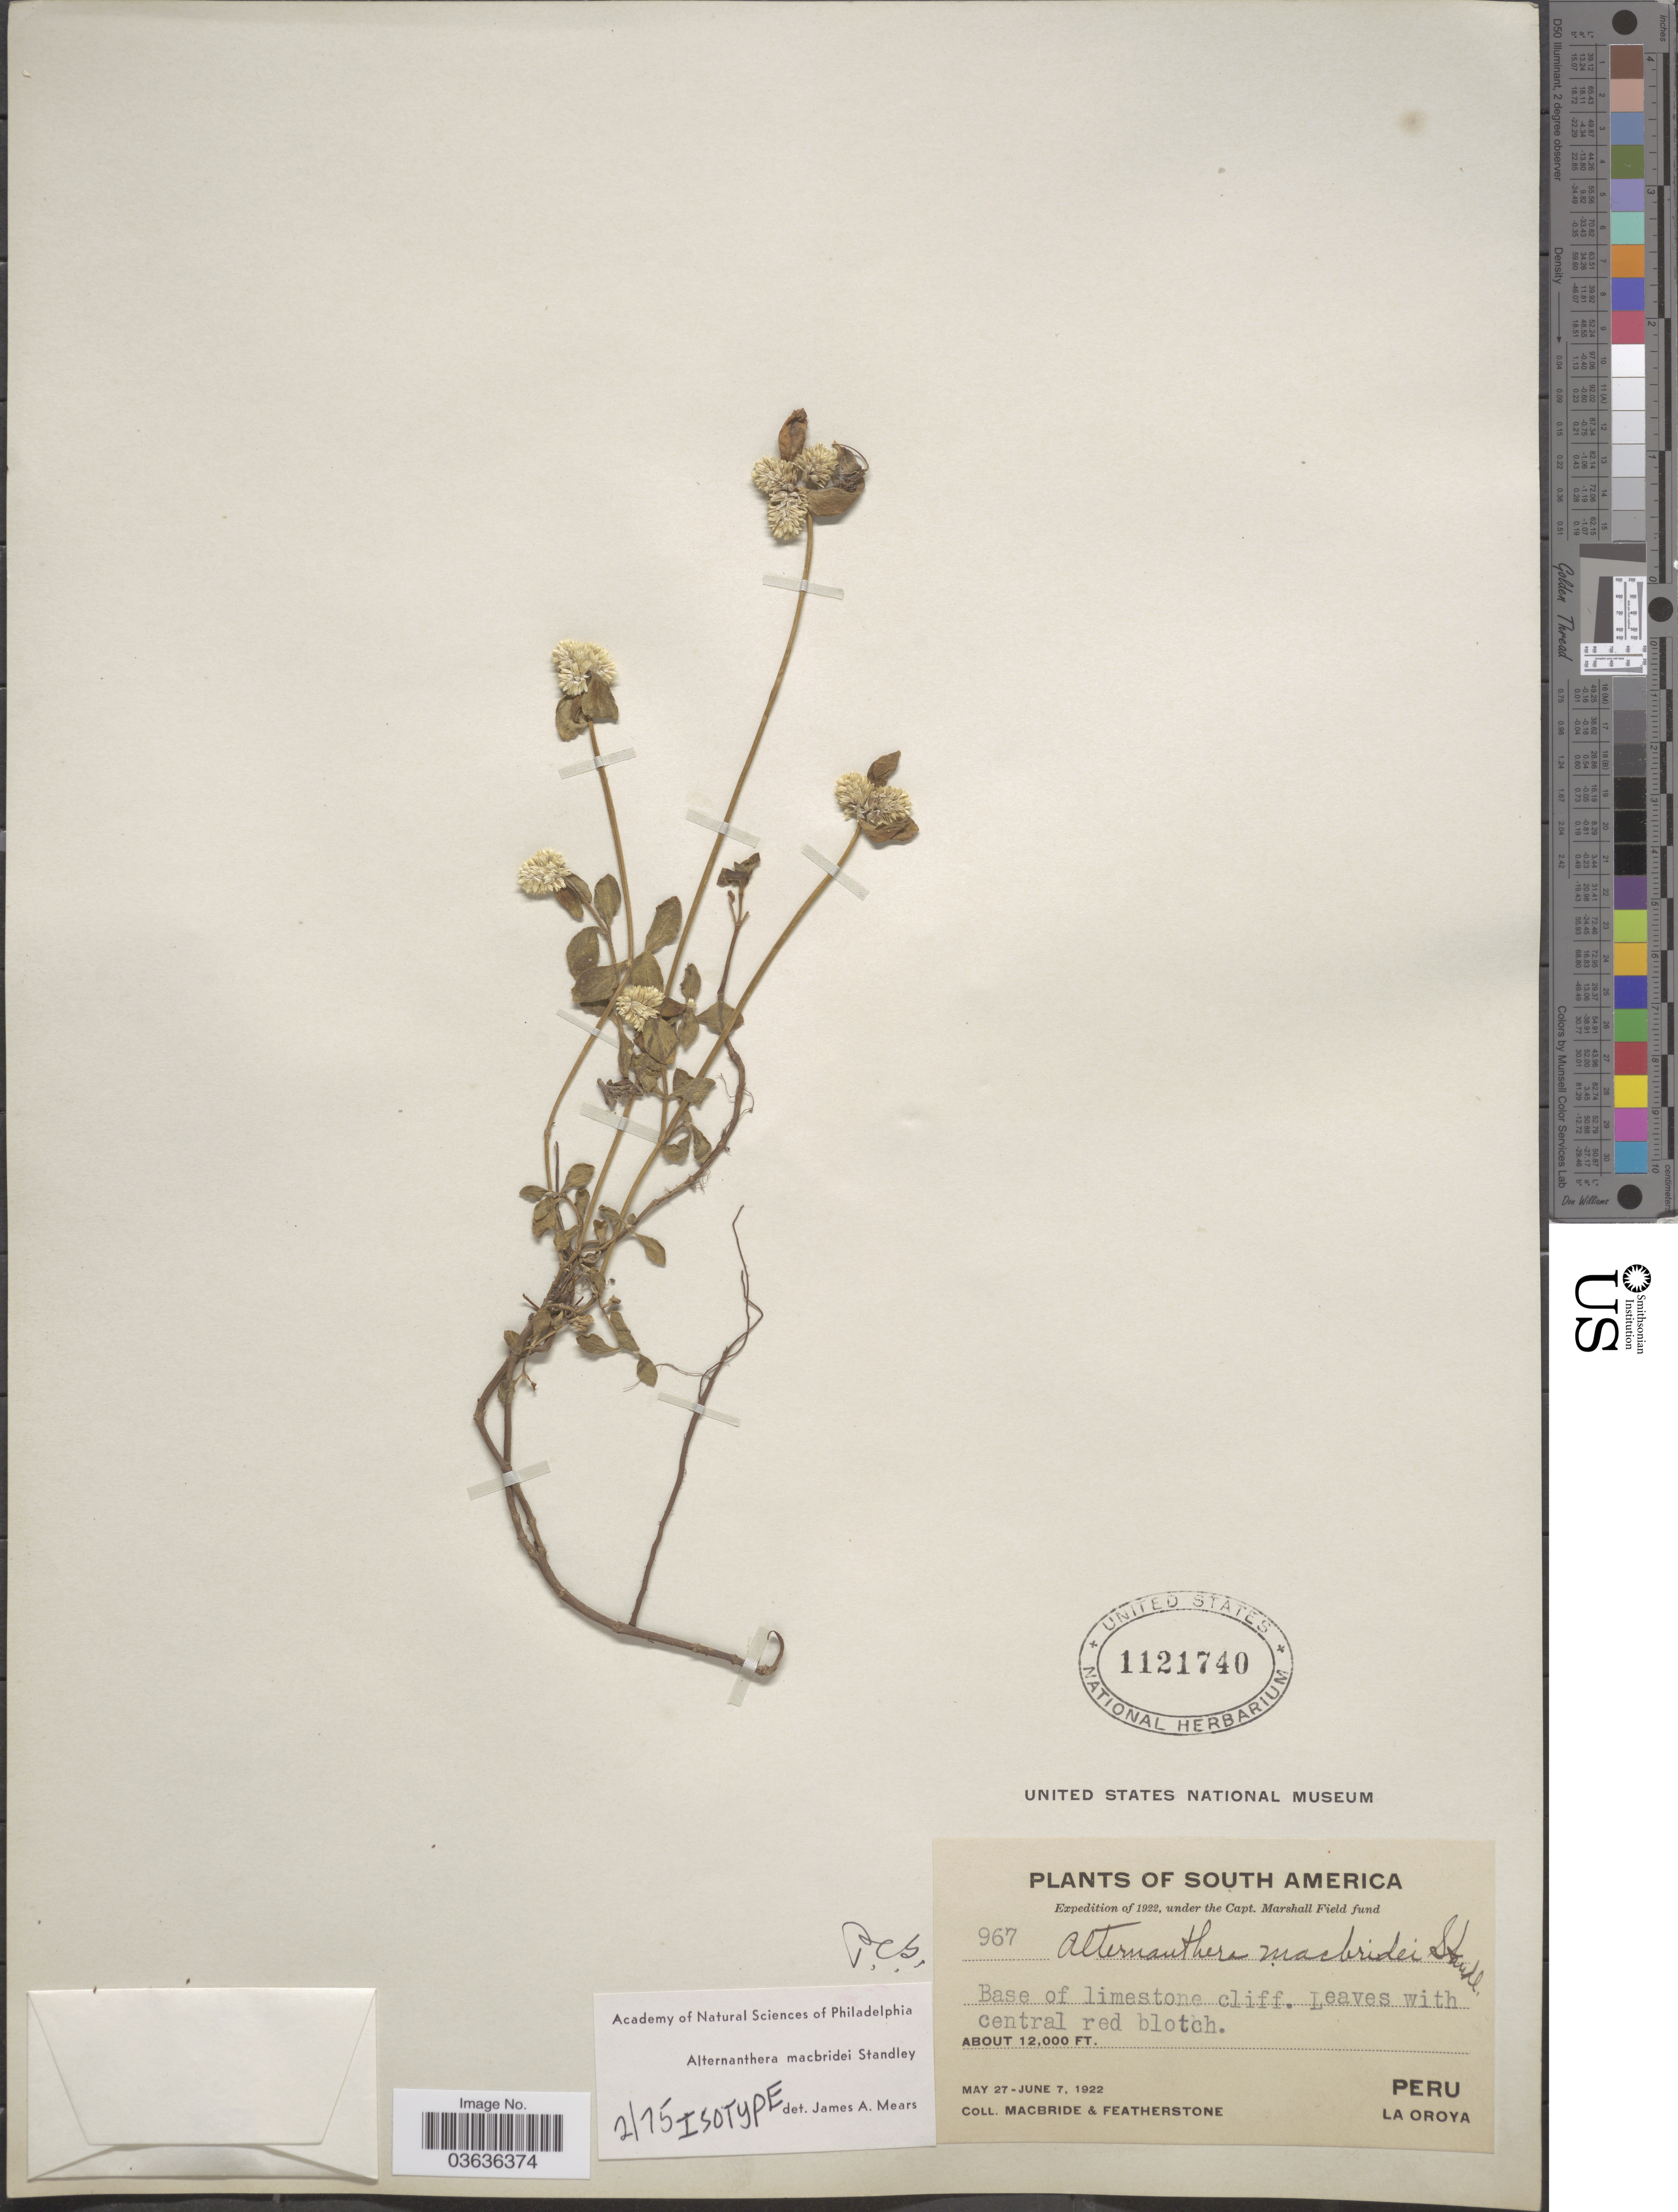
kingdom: Plantae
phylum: Tracheophyta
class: Magnoliopsida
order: Caryophyllales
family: Amaranthaceae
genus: Alternanthera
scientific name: Alternanthera macbridei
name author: Standl.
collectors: Macbride, -- & -. Featherstone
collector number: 967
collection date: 1922-05-27/1922-06-07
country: Peru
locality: La Oroya.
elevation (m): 3658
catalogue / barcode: US 1121740